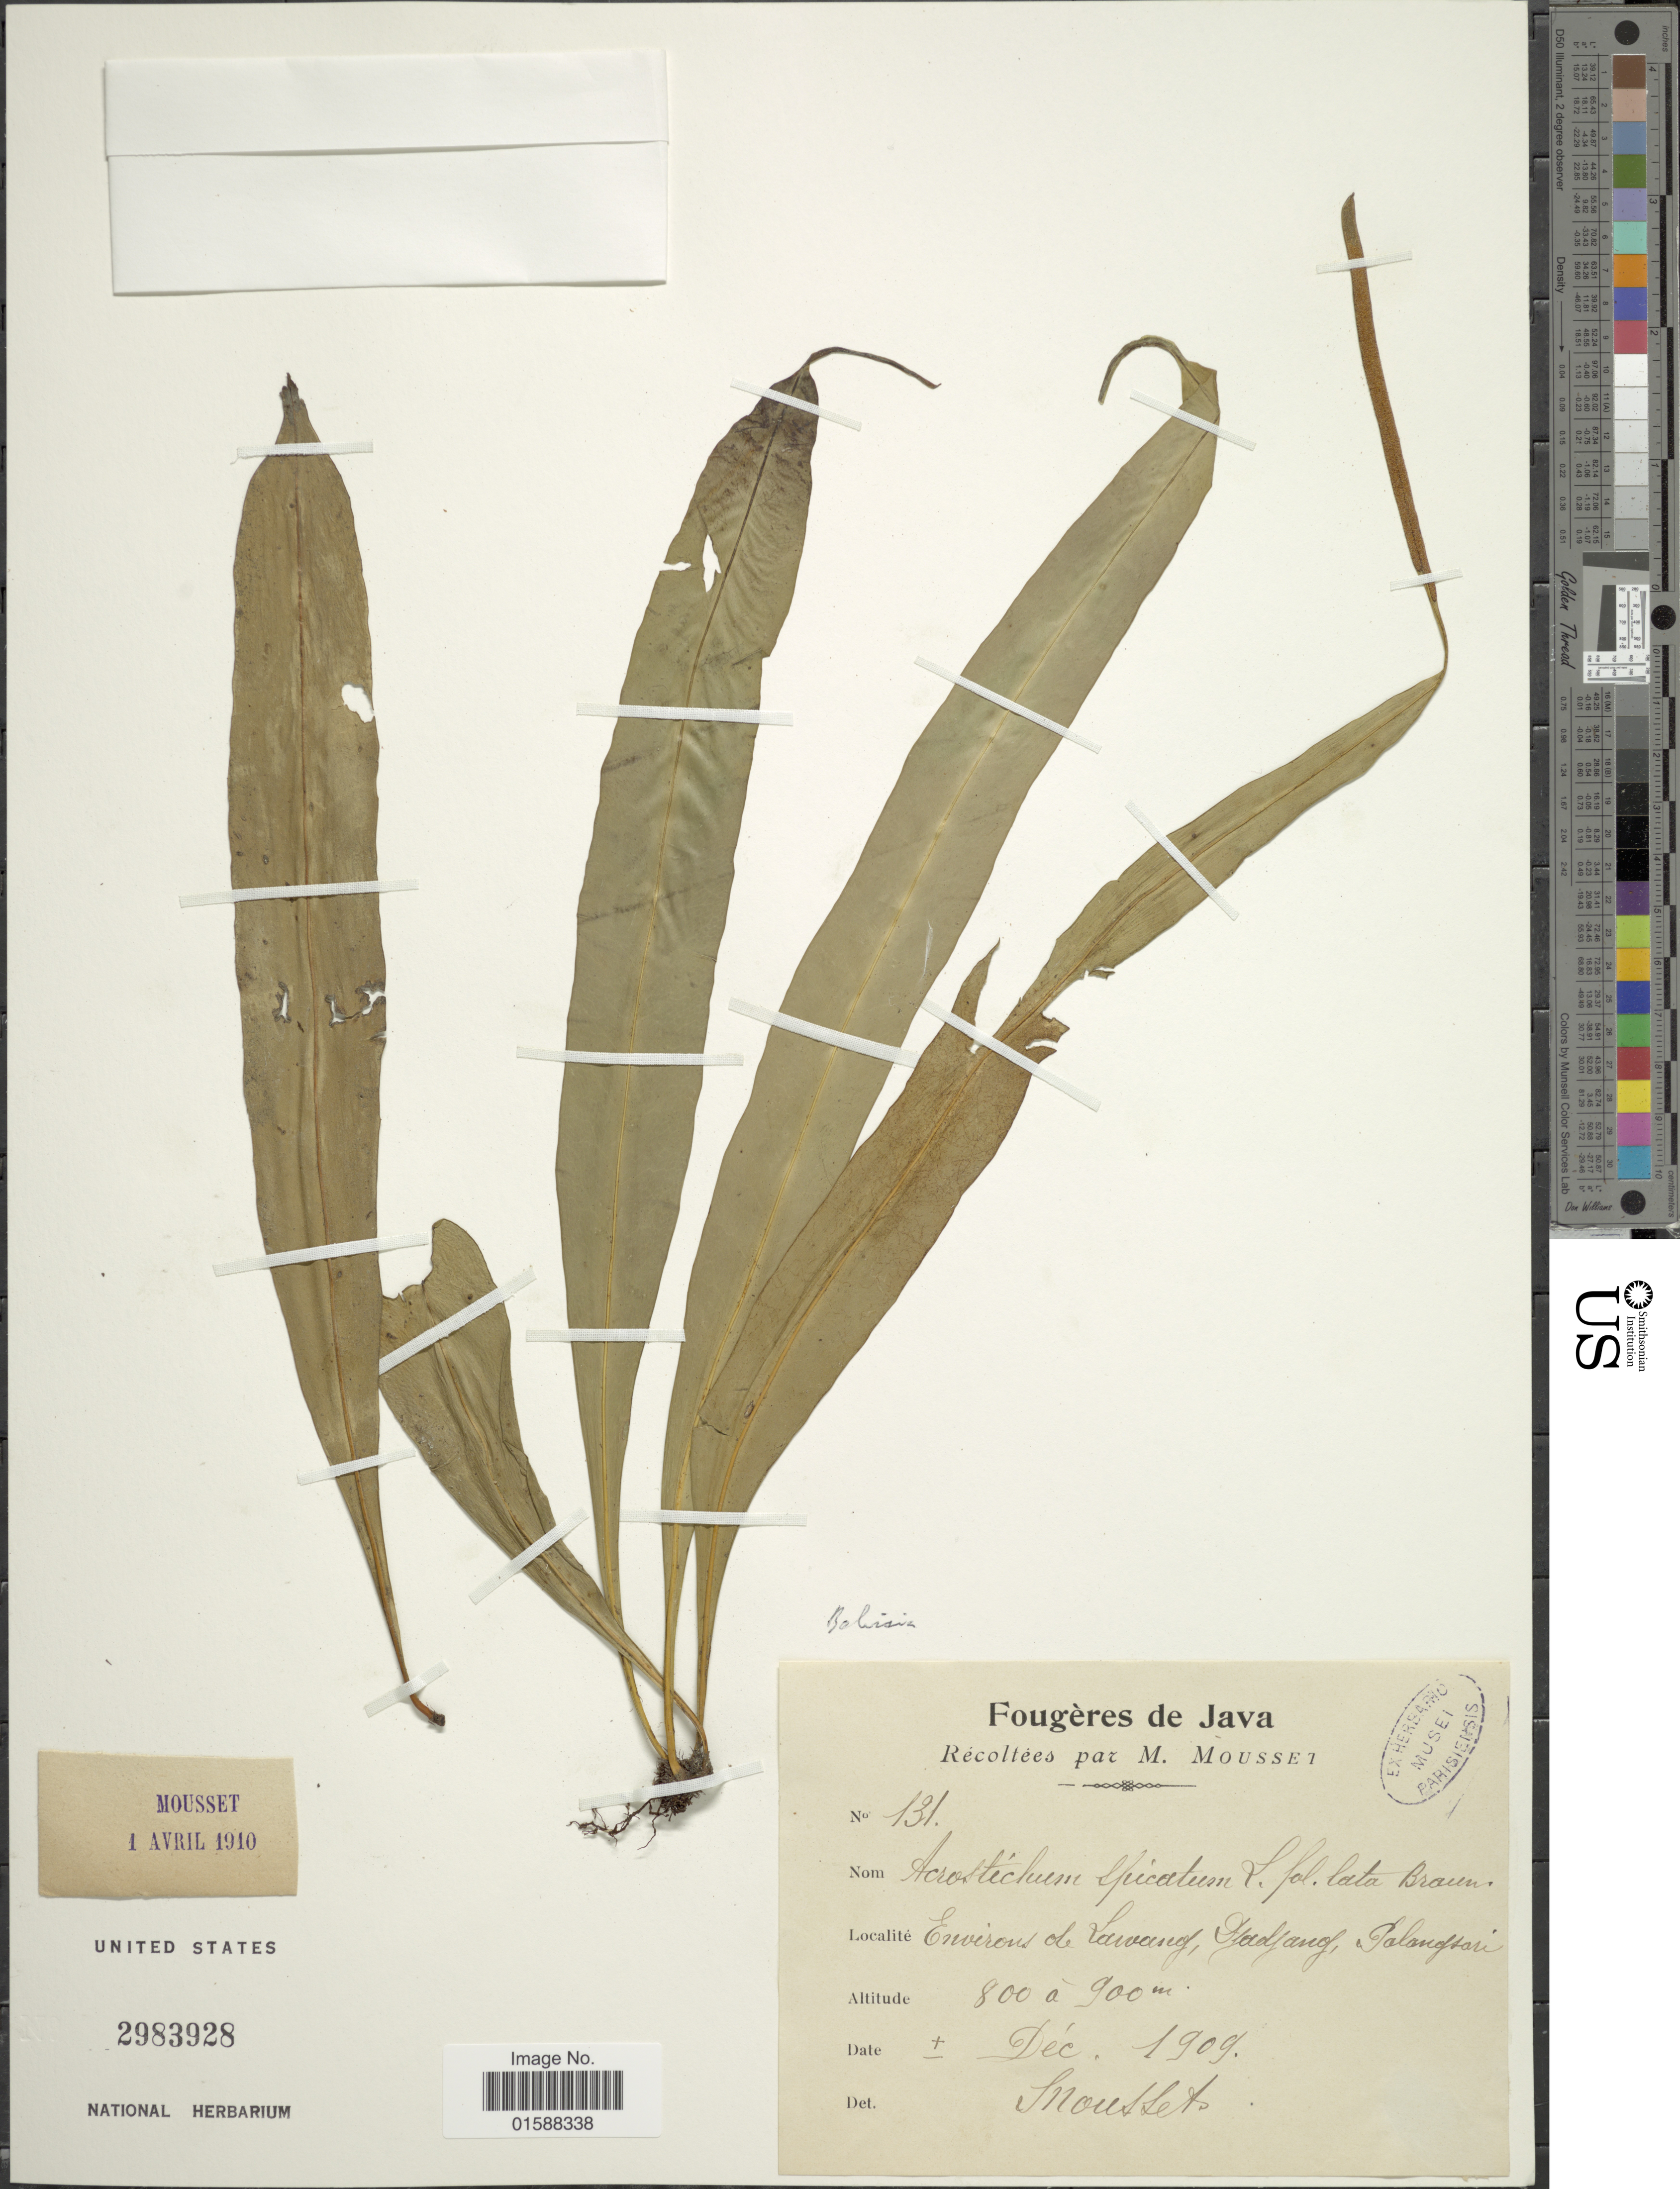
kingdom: Plantae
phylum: Tracheophyta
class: Polypodiopsida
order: Polypodiales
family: Polypodiaceae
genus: Lepisorus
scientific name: Lepisorus spicatus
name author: (L. f.) Li S. Wang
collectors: Mousset, --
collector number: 131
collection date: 1909-12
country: Indonesia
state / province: Java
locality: Environs de Lawang, Djadjang, Palangsari.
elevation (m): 800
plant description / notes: Corrected "Hadjang, Galagsari" to Djadjang, Polangsari.; Corrected "Polangsari" to "Palangsari".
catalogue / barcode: US 2983928